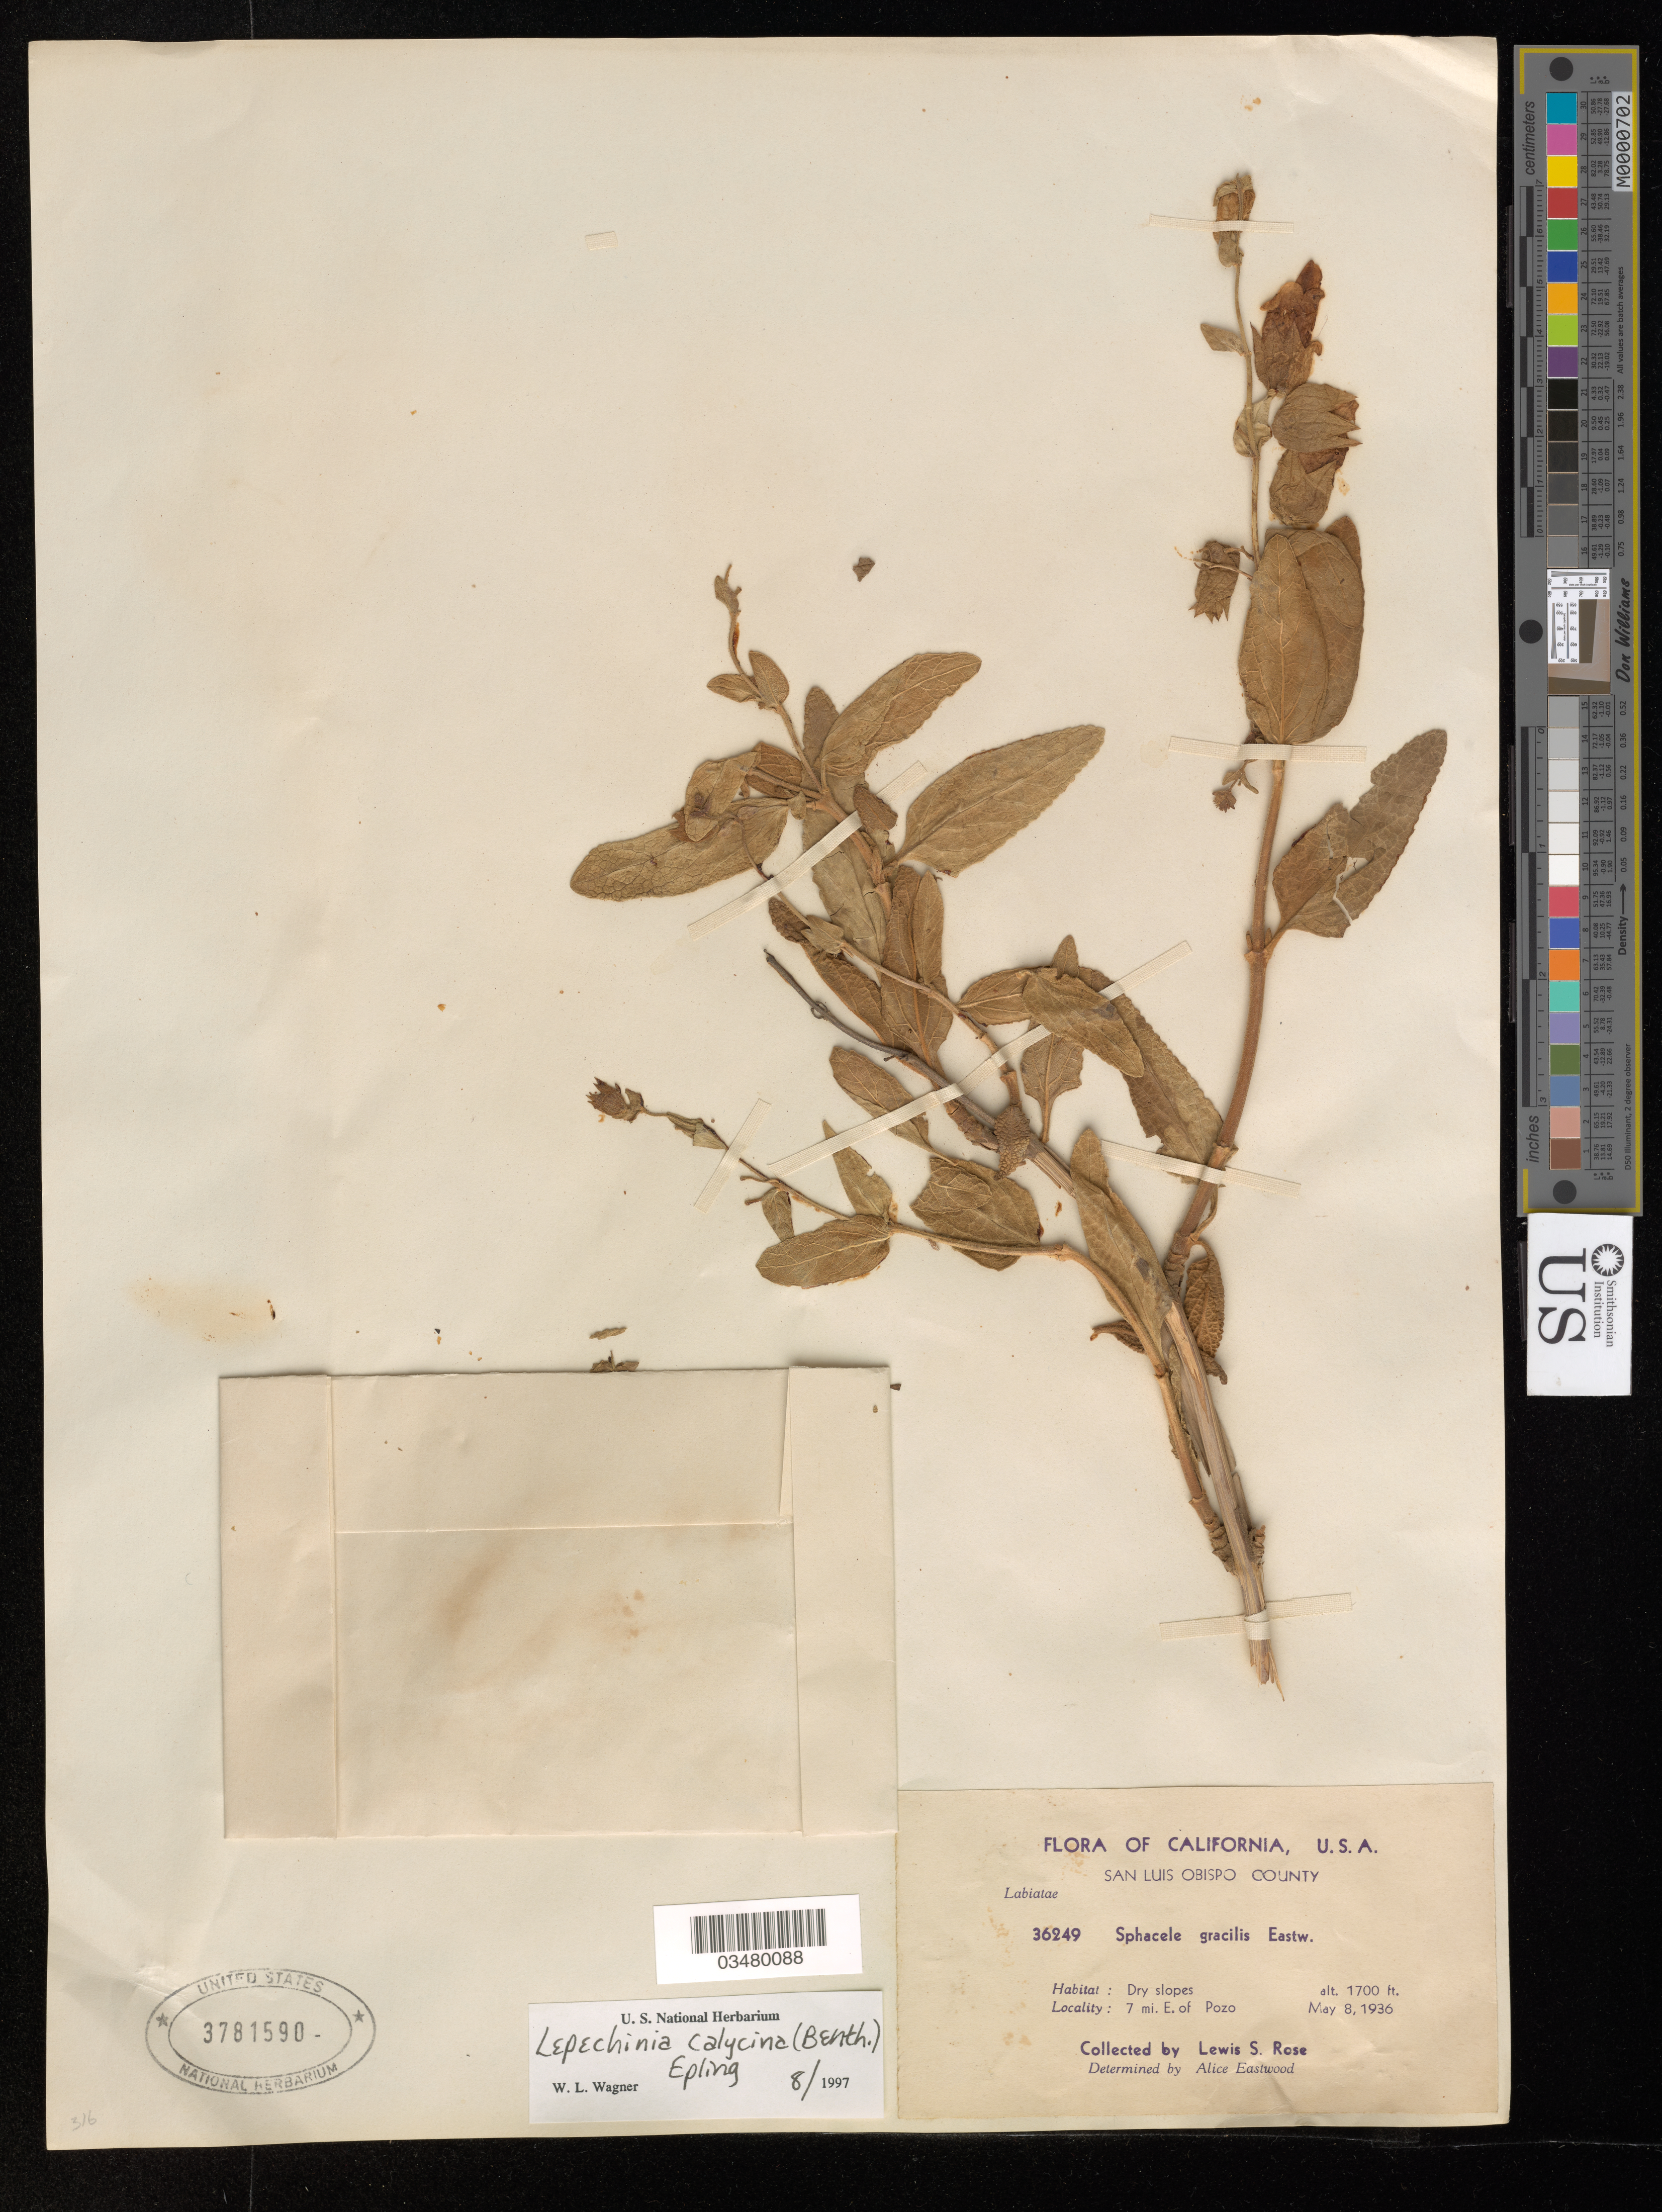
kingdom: Plantae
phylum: Tracheophyta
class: Magnoliopsida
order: Lamiales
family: Lamiaceae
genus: Lepechinia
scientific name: Lepechinia calycina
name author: (Benth.) Epling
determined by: Wagner, W. L., (BOT), Smithsonian Institution - National Museum of Natural History (UNITED STATES)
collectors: L. S. Rose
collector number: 36249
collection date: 1936-05-08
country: United States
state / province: California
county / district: San Luis Obispo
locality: San Luis Obispo County. 7 mi. E. of Pozo.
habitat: Dry slopes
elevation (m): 518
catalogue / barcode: US 3781590